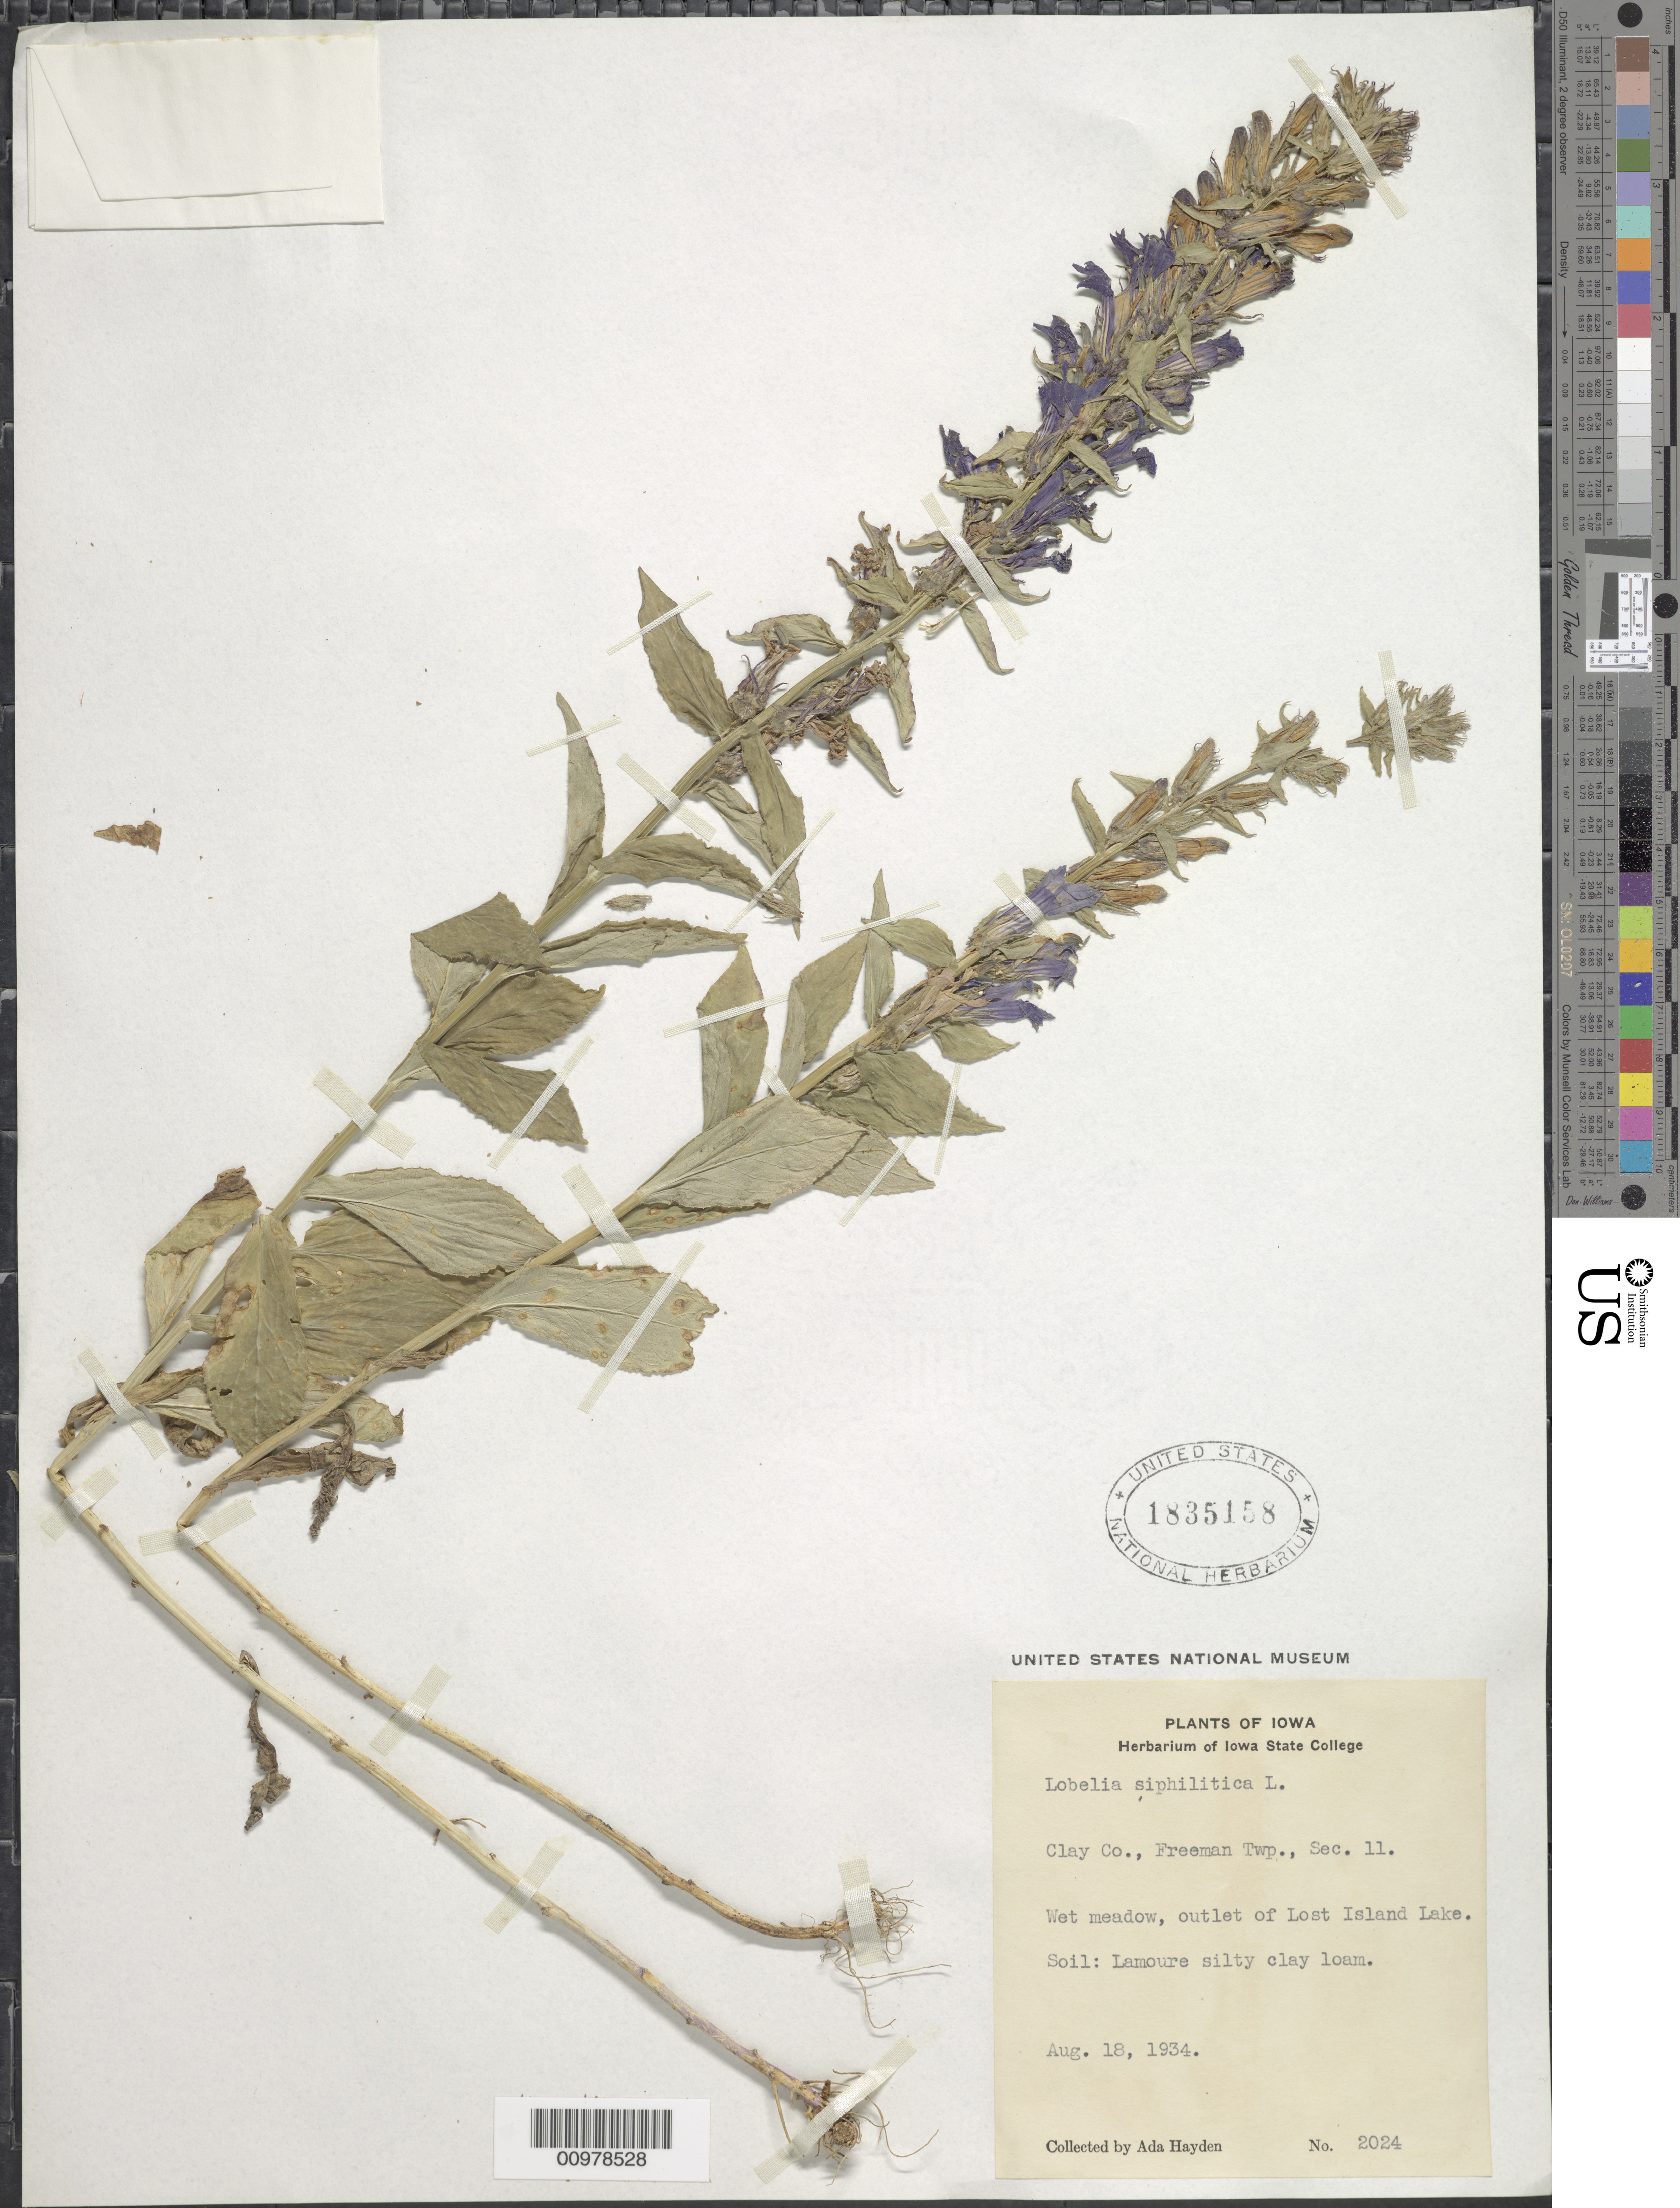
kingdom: Plantae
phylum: Tracheophyta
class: Magnoliopsida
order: Asterales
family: Campanulaceae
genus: Lobelia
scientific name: Lobelia siphilitica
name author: L.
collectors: Ada Hayden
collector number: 3699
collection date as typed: Aug. 18, 1934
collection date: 1934-08-18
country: United States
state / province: iowa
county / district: Clay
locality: outlet of Lost Island Lake, Freeman Twp., Sec. 11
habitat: wet meadow, silty clay loam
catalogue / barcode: US 1835158